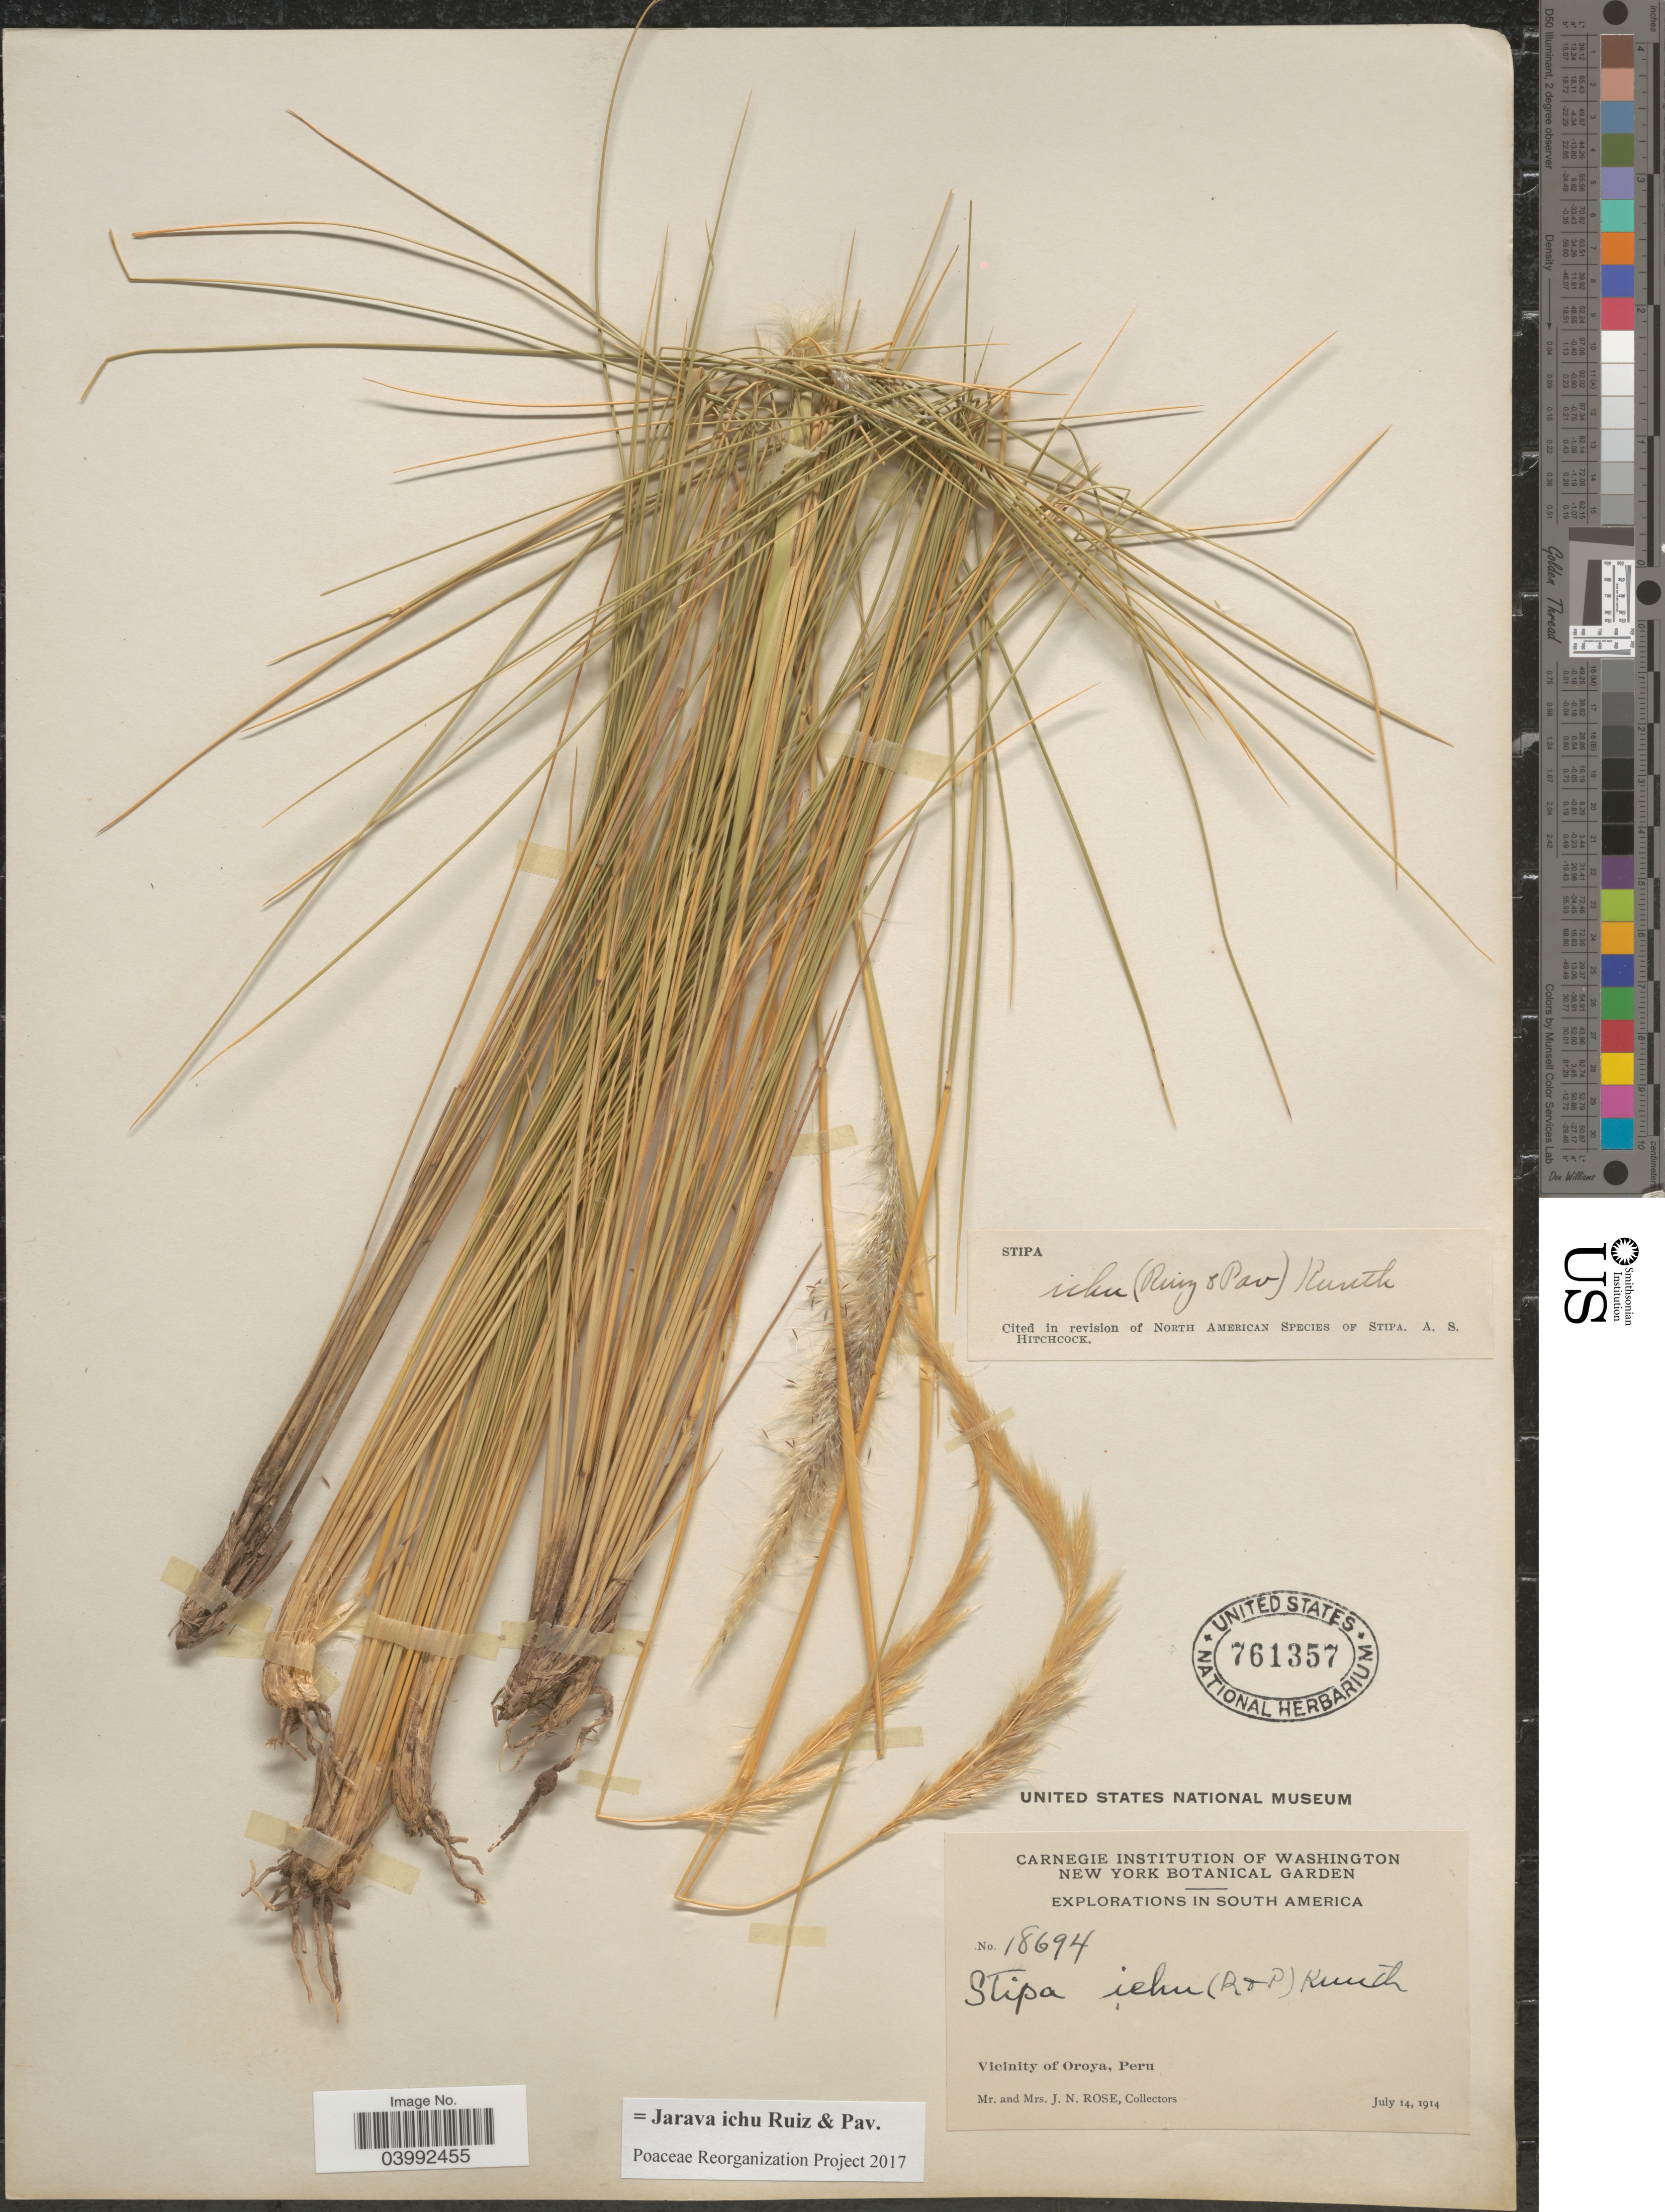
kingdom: Plantae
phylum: Tracheophyta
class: Liliopsida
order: Poales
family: Poaceae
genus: Jarava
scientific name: Jarava ichu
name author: Ruiz & Pav.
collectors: J. N. Rose & L. B. Rose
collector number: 18694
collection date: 1914-07-14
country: Peru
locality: Vicinity of Oroya.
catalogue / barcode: US 761357